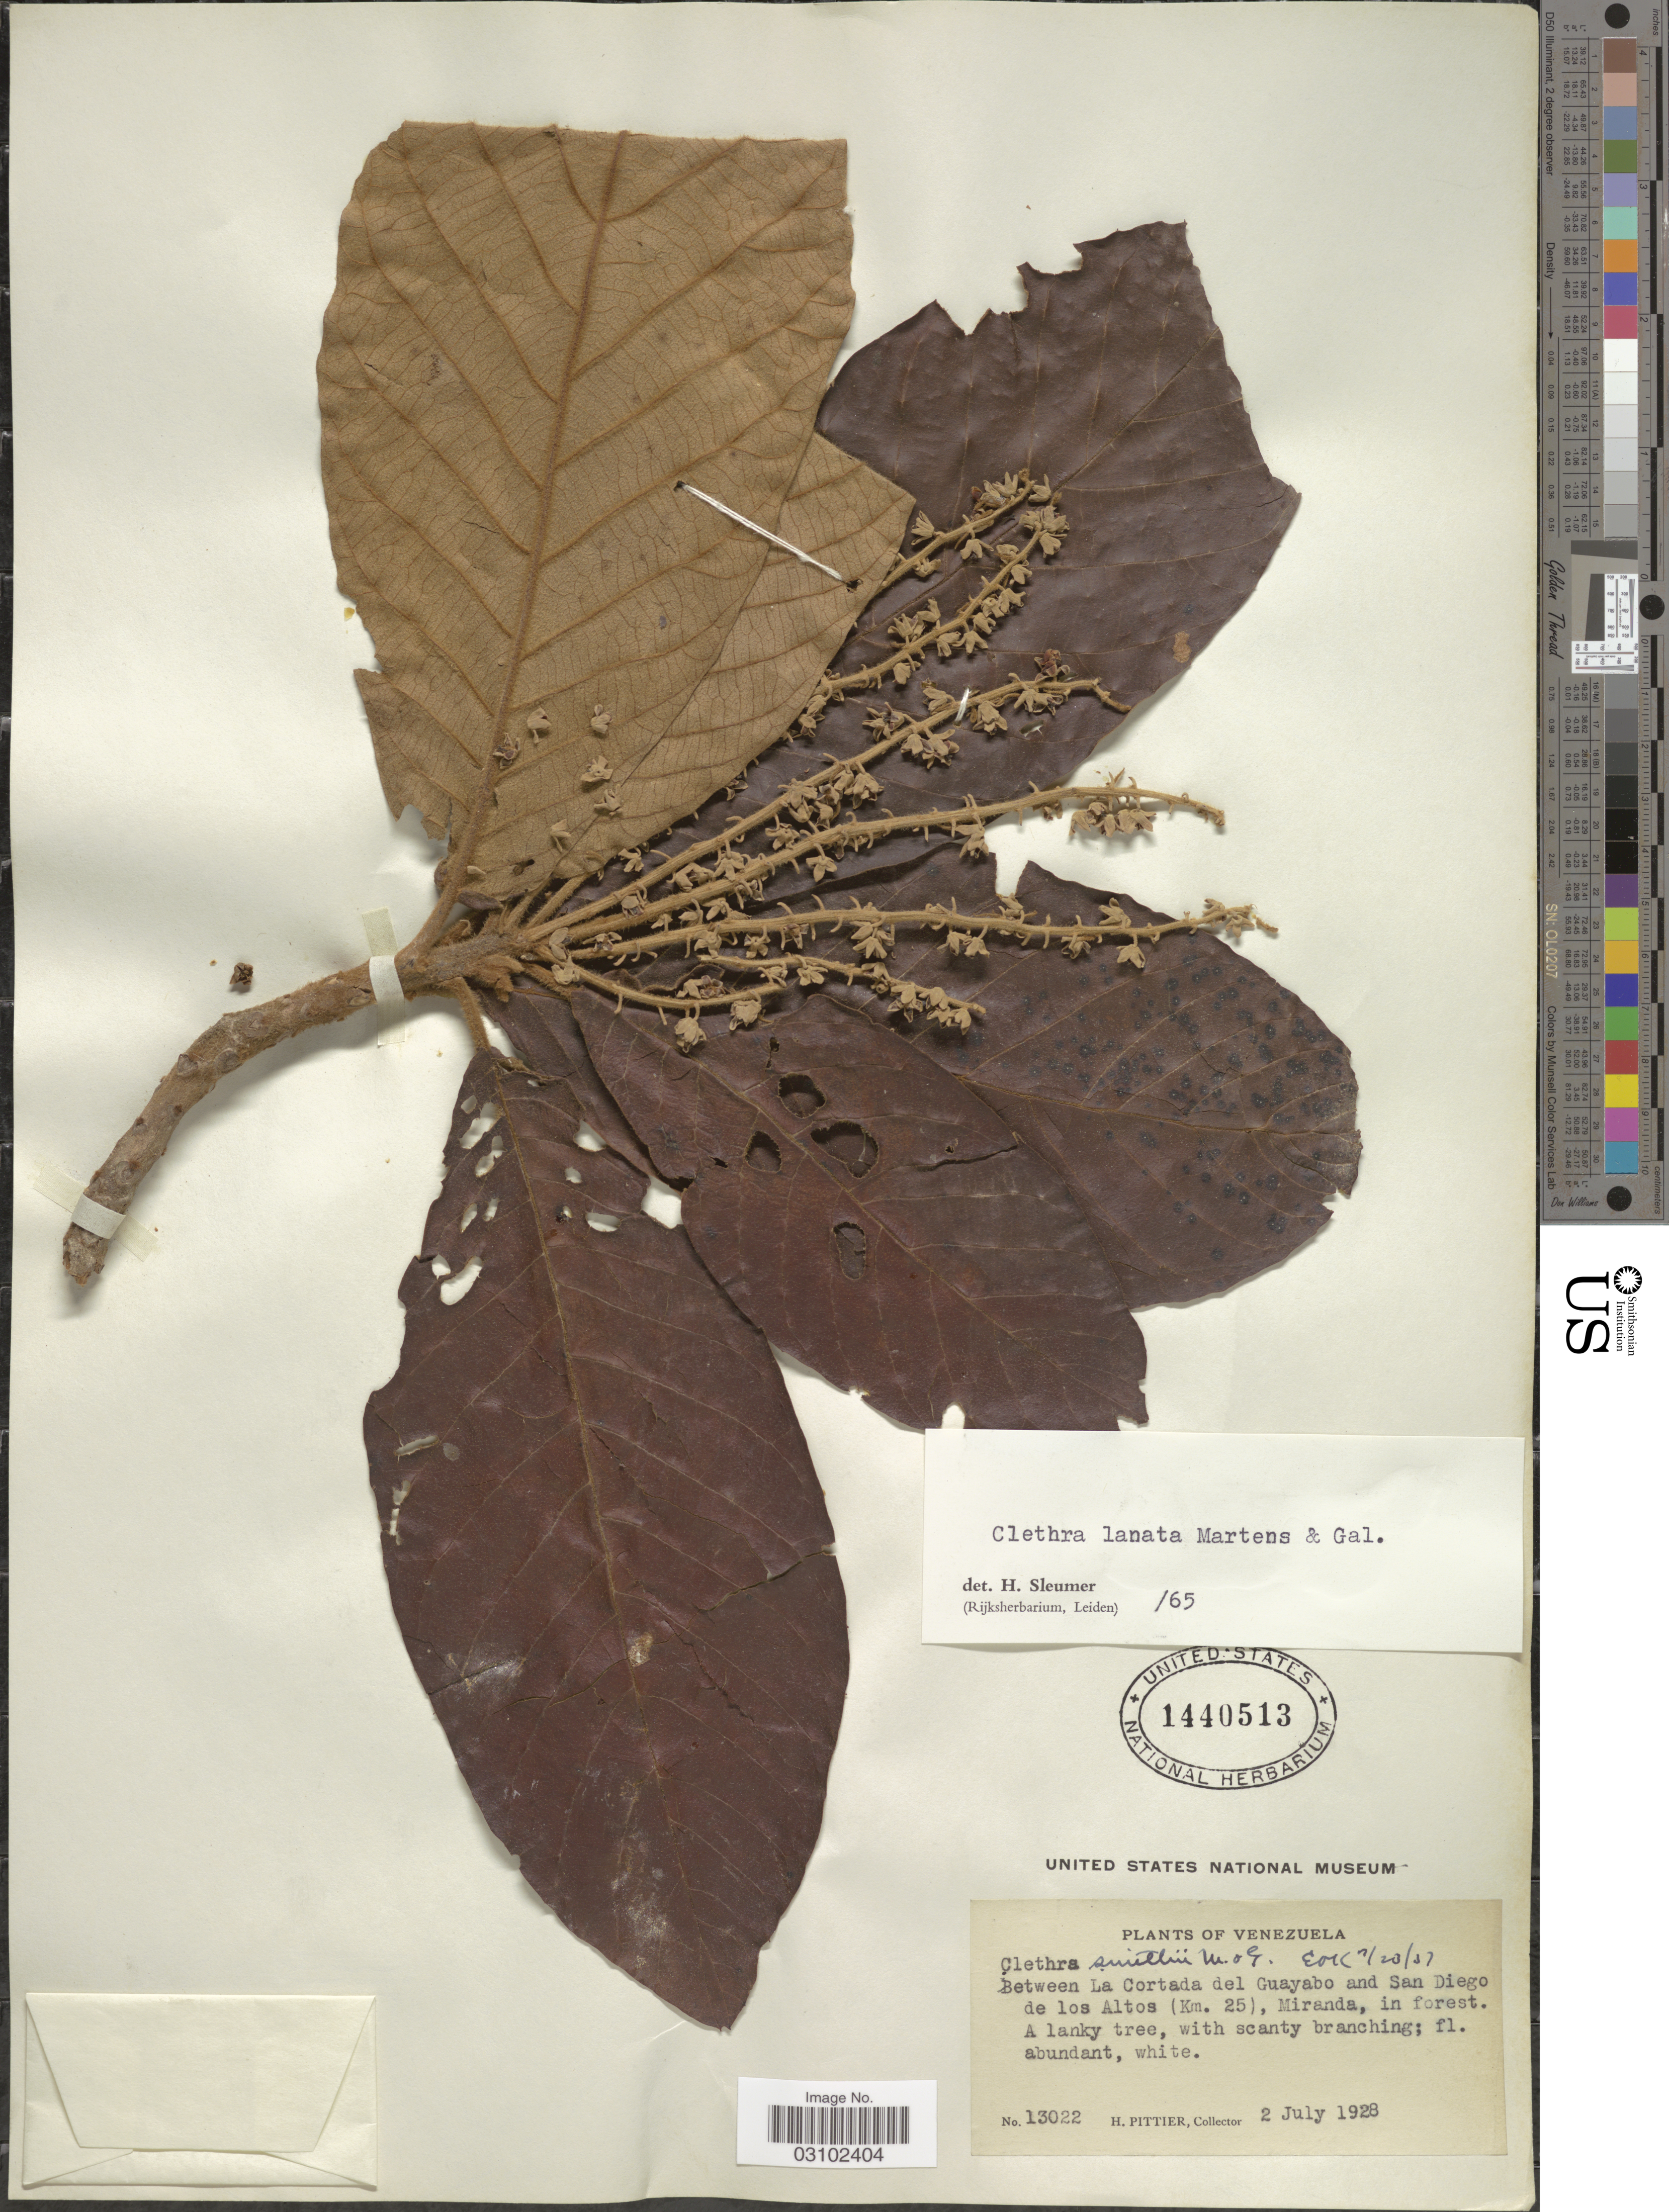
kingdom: Plantae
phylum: Tracheophyta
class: Magnoliopsida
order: Ericales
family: Clethraceae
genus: Clethra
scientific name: Clethra lanata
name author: M. Martens & Galeotti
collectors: H. F. Pittier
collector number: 13022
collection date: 1928-07-02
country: Venezuela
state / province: Miranda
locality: Between La Cortada del Guayabo and San Diego de los Altos (Km. 25), Miranda.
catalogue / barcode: US 1440513